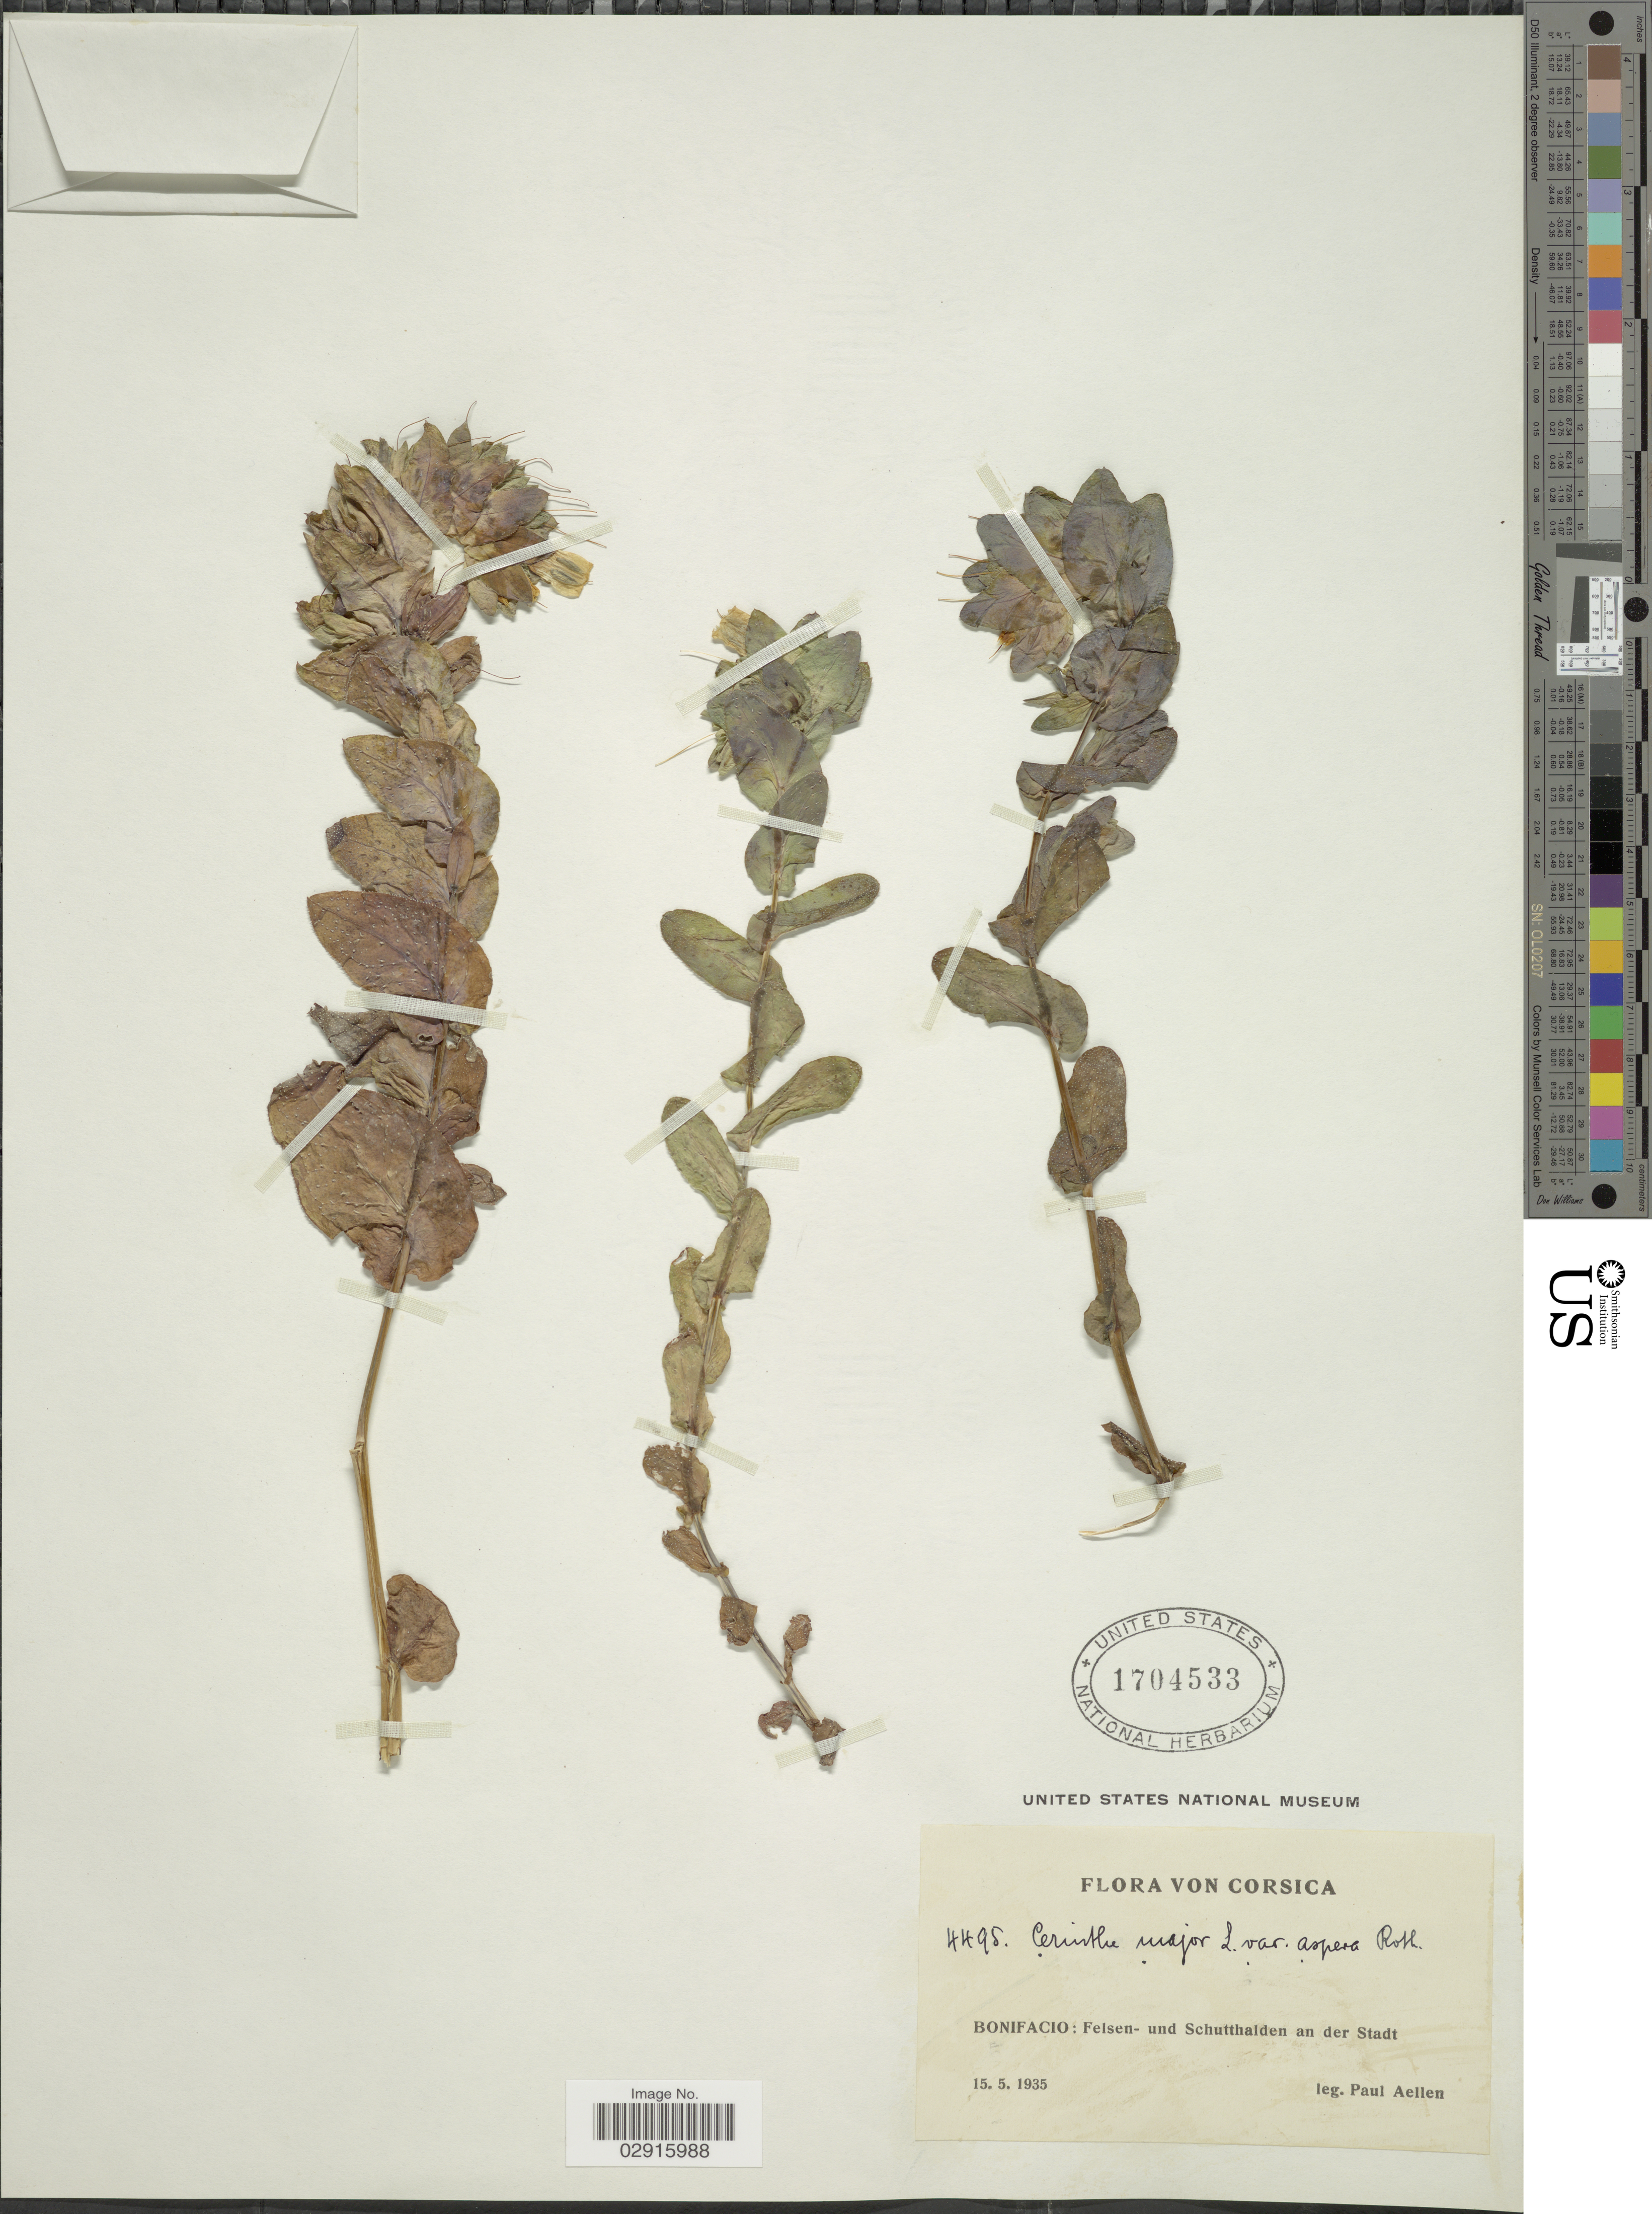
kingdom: Plantae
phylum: Tracheophyta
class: Magnoliopsida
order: Boraginales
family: Boraginaceae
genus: Cerinthe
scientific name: Cerinthe major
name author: L.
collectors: P. Aellen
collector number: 4495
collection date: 1935-05-15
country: France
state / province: Corsica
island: Corse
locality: Bonifacio, Felsen-und Schutthalden an der Stadt.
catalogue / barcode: US 1704533